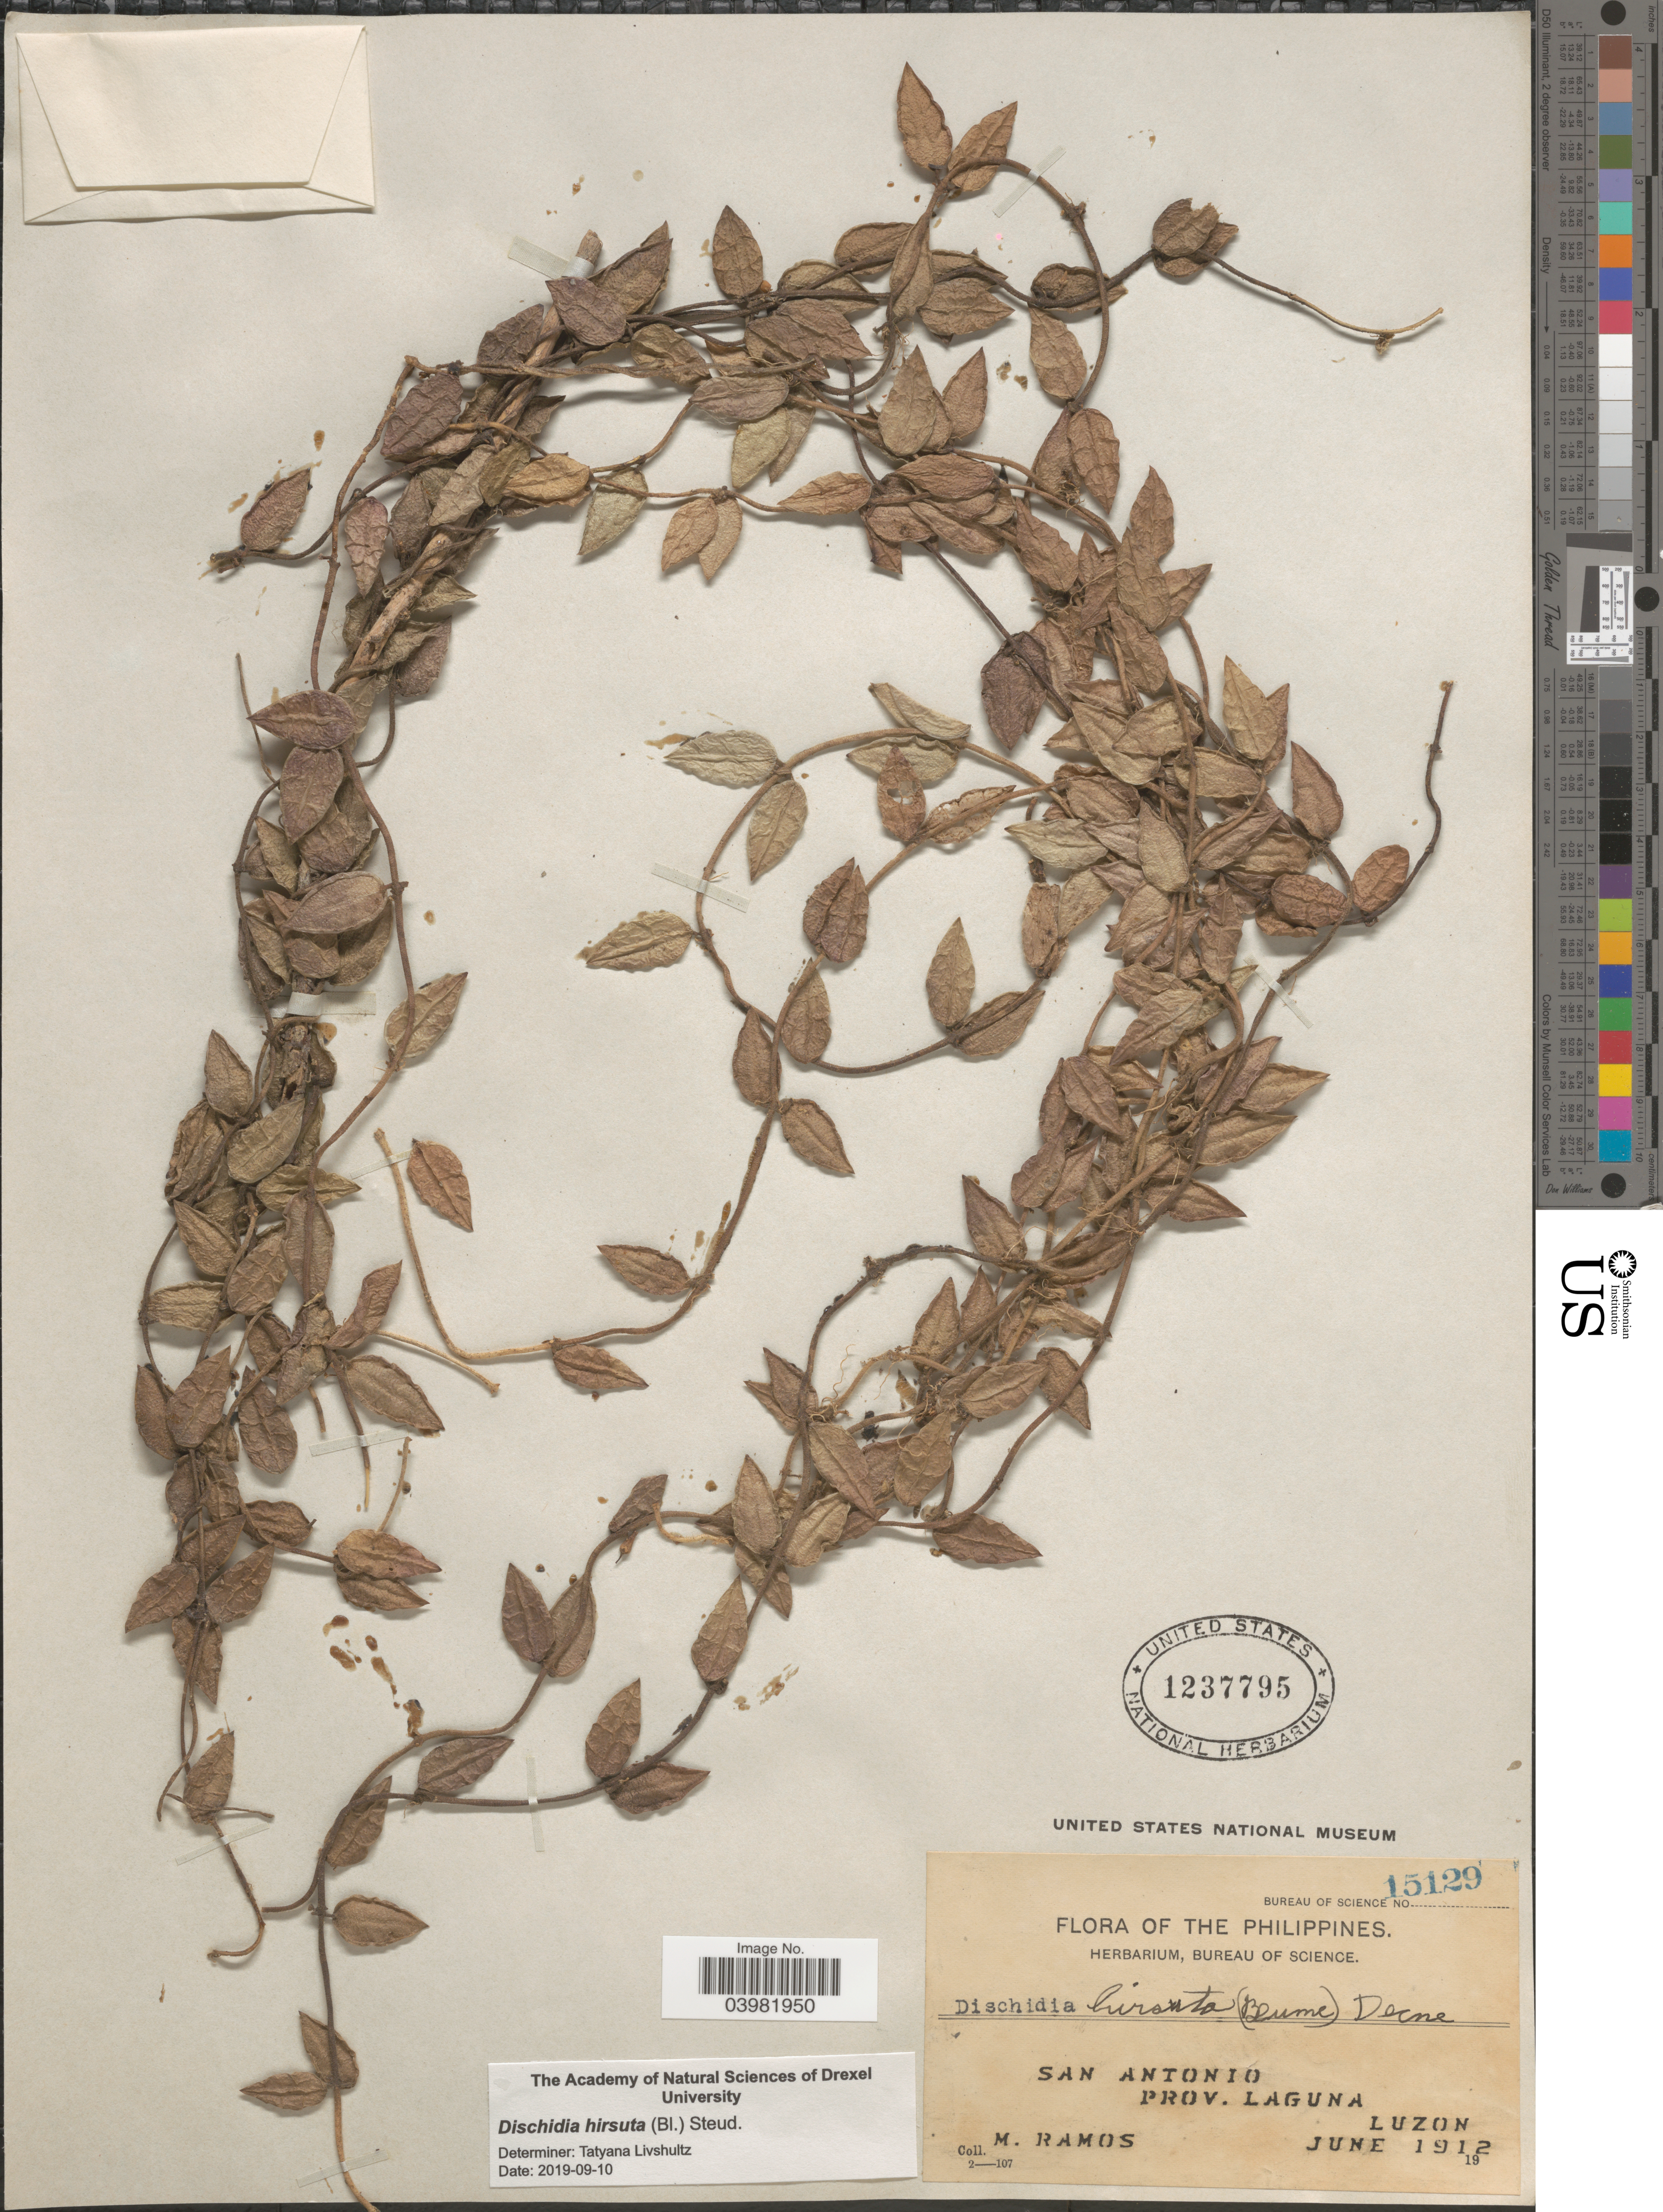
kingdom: Plantae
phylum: Tracheophyta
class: Magnoliopsida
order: Gentianales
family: Apocynaceae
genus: Dischidia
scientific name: Dischidia hirsuta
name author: (Blume) Decne.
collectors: M. Ramos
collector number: Bureau of Science 15129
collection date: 1912-06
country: Philippines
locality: San Antonio. Prov. Laguna. Luzon.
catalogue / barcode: US 1237795